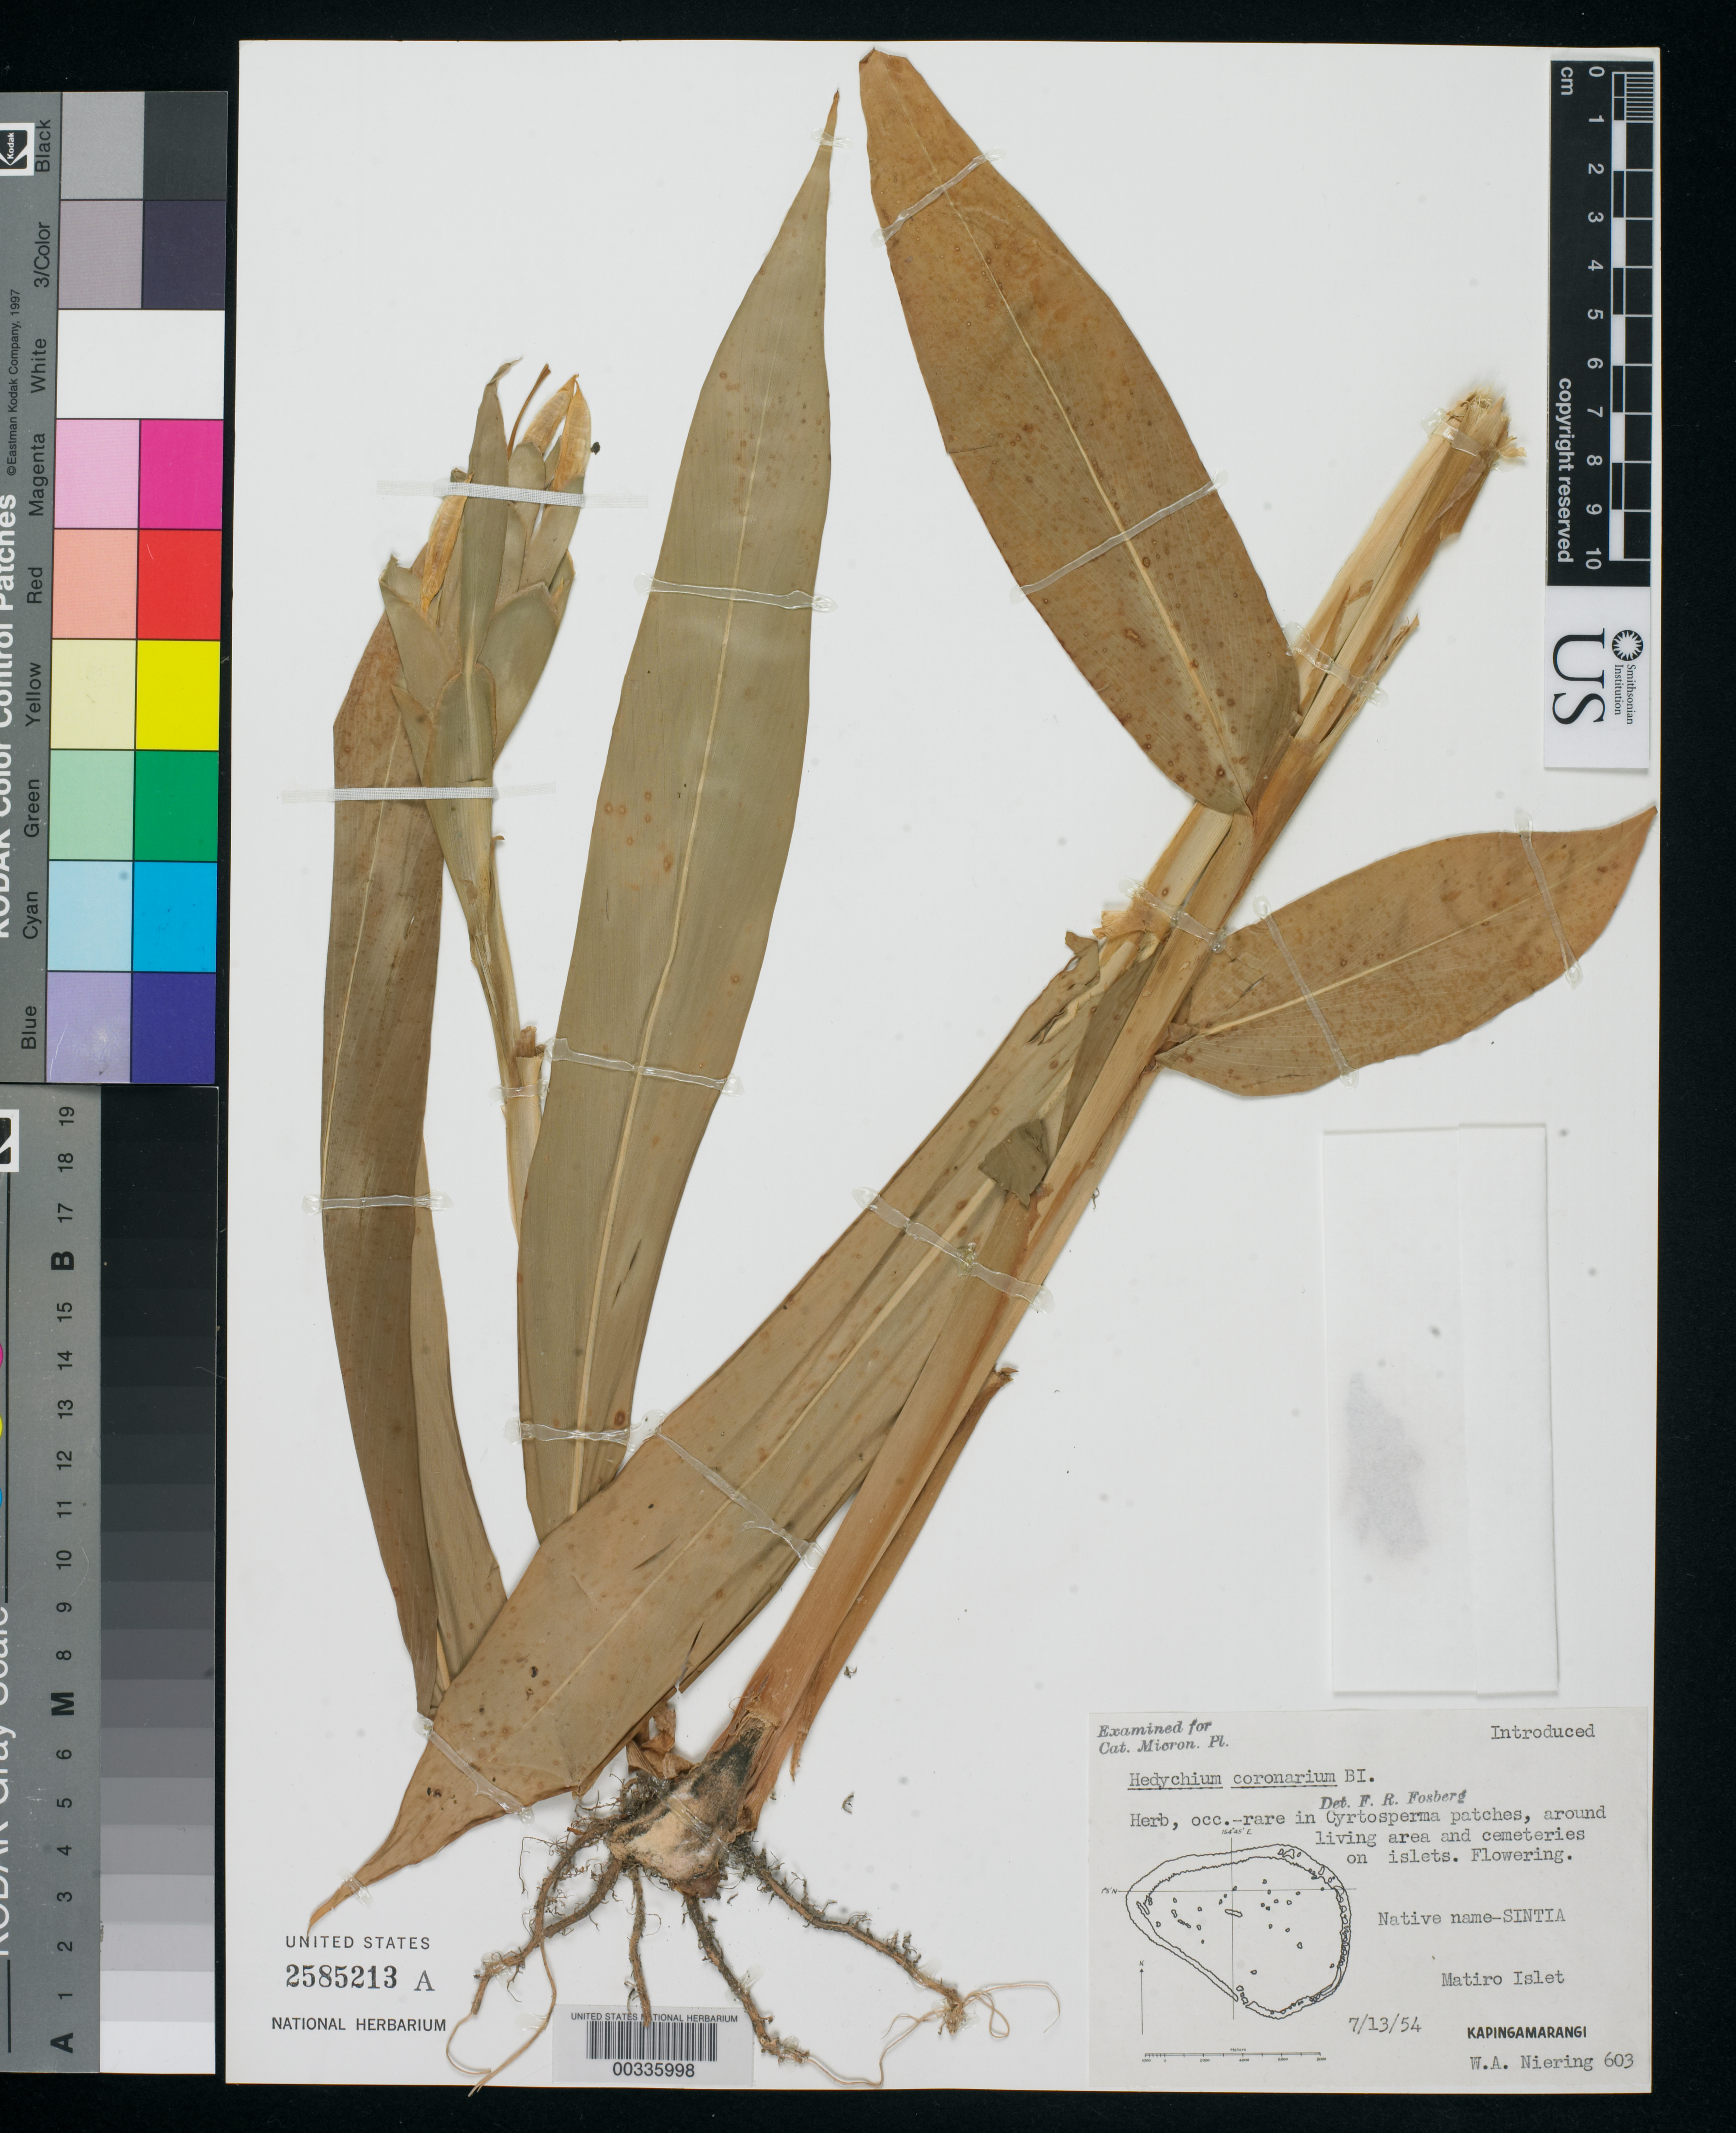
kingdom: Plantae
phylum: Tracheophyta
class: Liliopsida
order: Zingiberales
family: Zingiberaceae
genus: Hedychium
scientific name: Hedychium coronarium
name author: J. Koenig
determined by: Fosberg, F. R.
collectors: W. Niering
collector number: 603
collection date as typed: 13 Jul 1954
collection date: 1954-07-13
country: Micronesia, Federated States of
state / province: Pohnpei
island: Kapingamarangi Atoll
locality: Matiro Islet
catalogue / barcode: US 2585213A